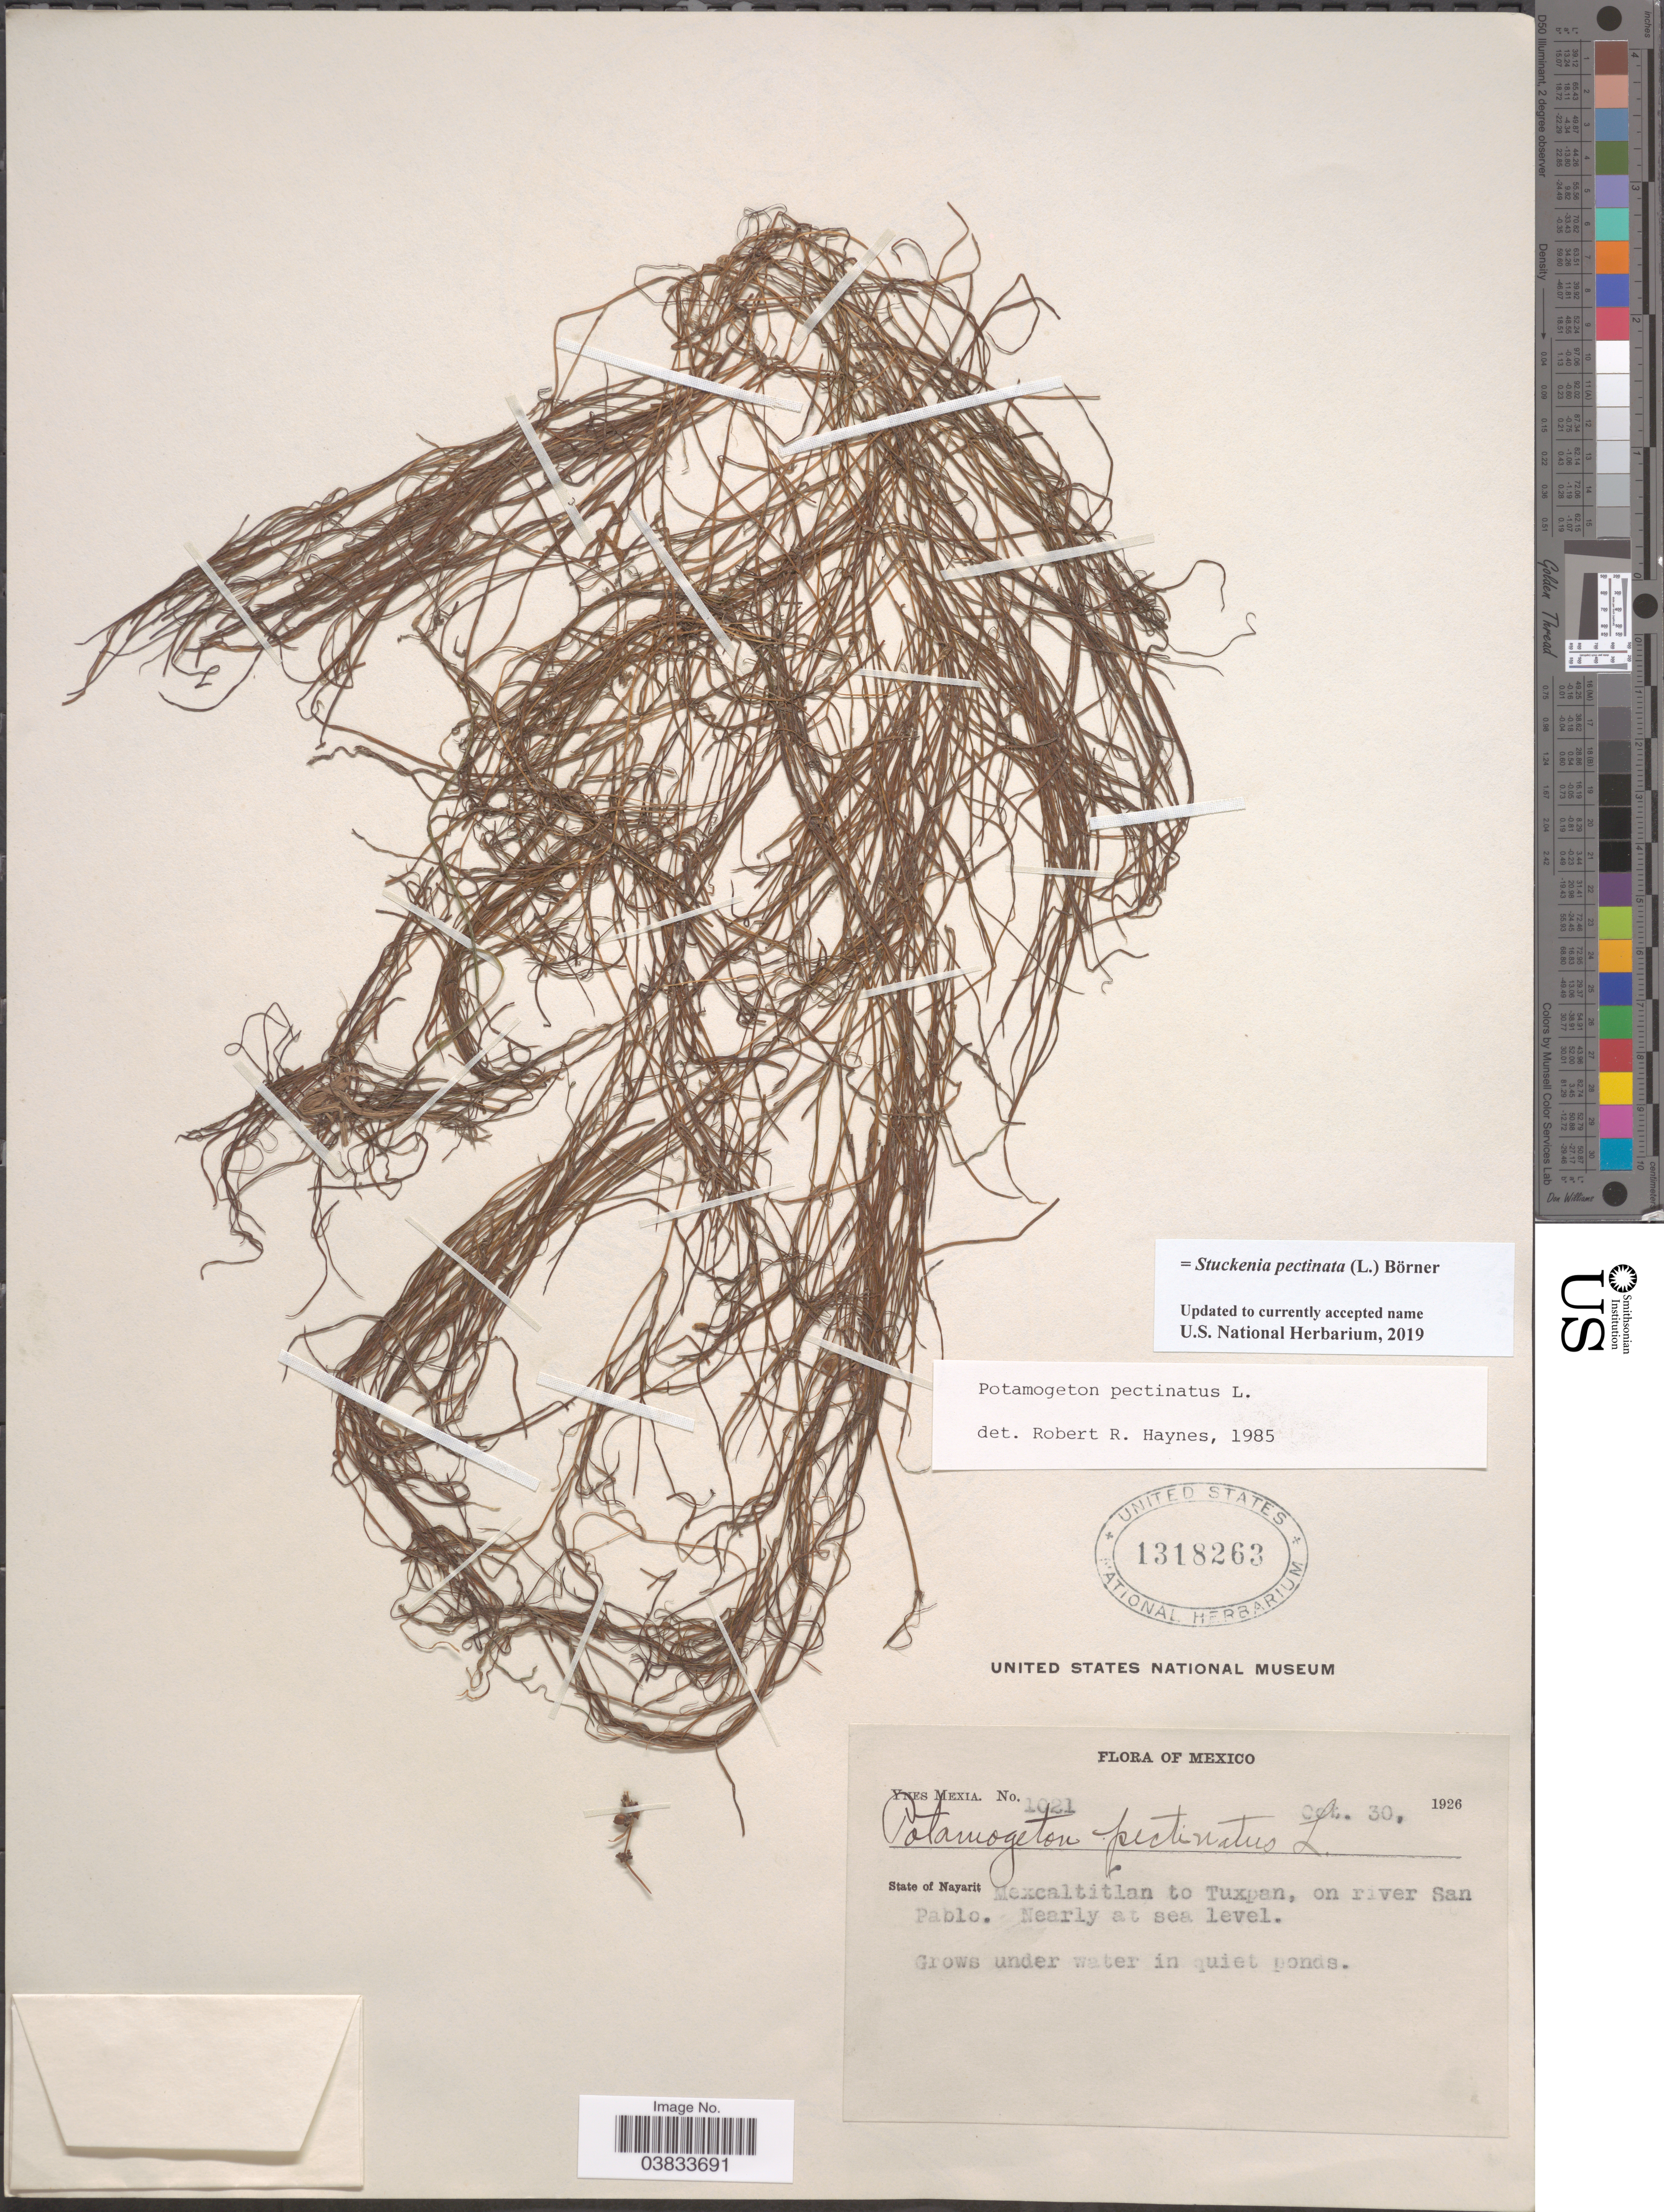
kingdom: Plantae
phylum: Tracheophyta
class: Liliopsida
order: Alismatales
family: Potamogetonaceae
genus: Stuckenia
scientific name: Stuckenia pectinata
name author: (L.) Börner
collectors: Y. Mexia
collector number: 1021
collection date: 1926-10-30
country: Mexico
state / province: Nayarit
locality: Mexcaltitlan to Tuxpan, on river San Pablo.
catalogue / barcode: US 1318263